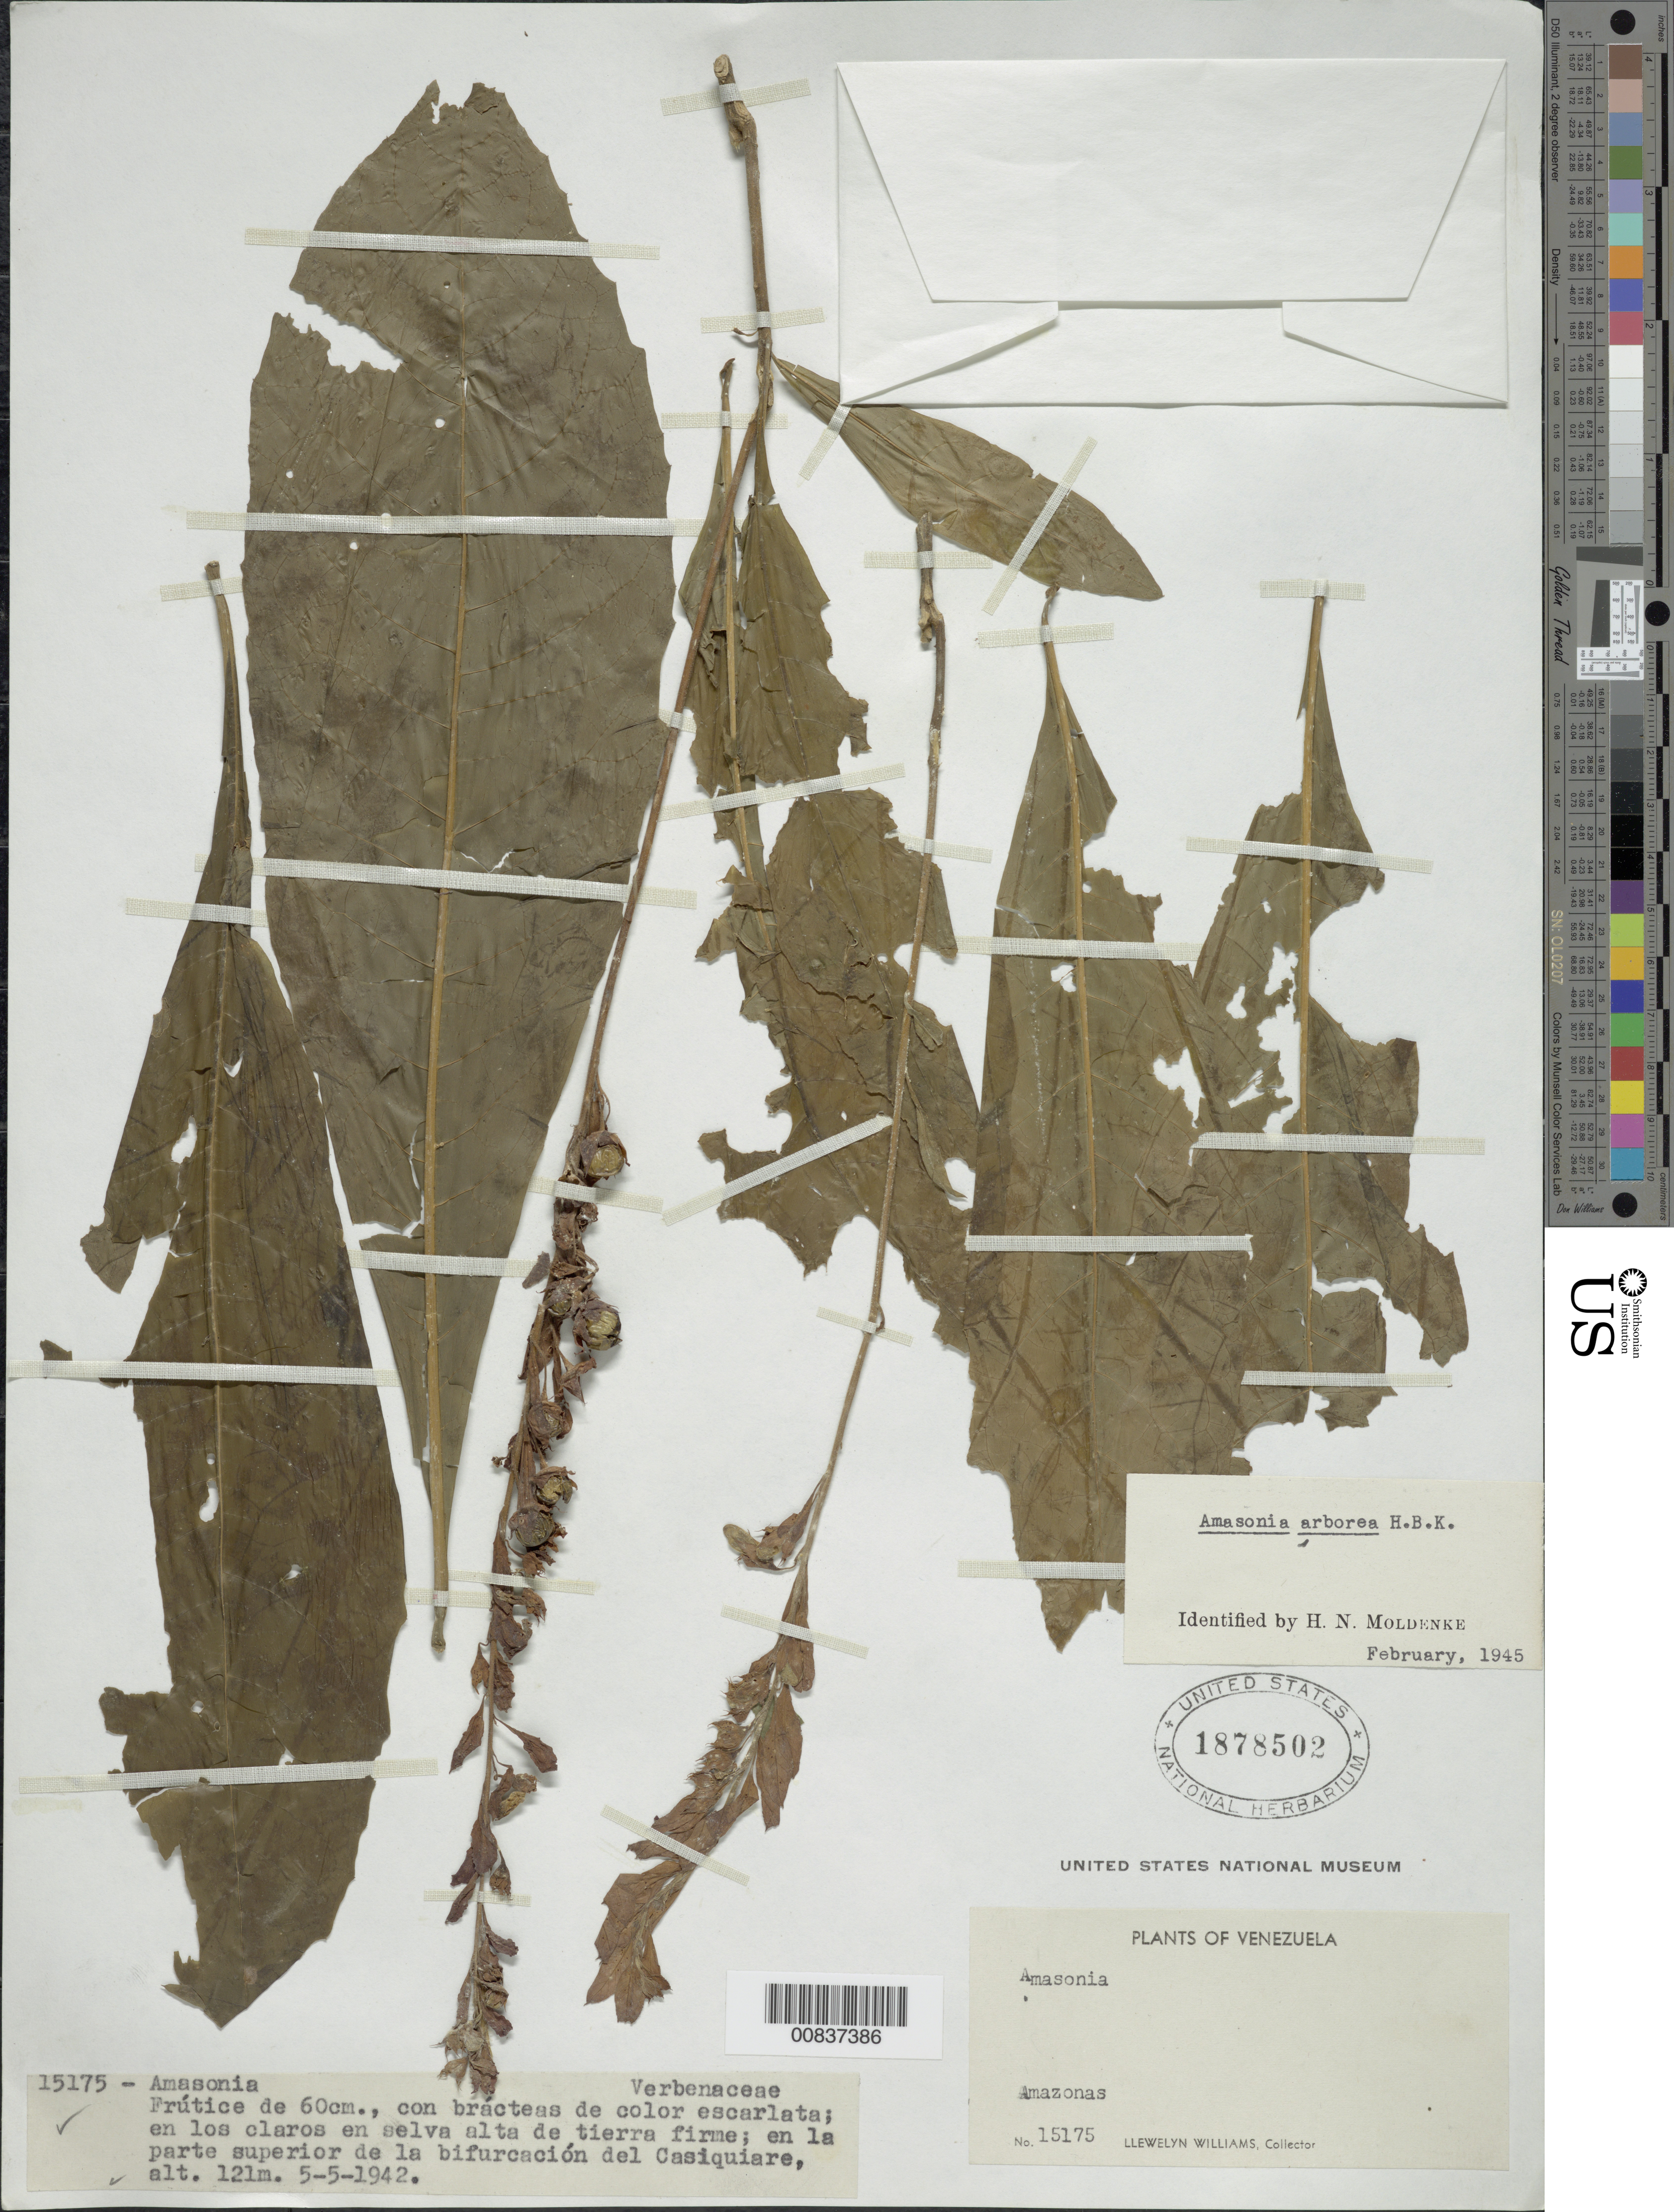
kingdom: Plantae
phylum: Tracheophyta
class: Magnoliopsida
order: Lamiales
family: Lamiaceae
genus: Amasonia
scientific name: Amasonia arborea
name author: (Aubl.) Moldenke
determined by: Moldenke, H. N.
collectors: Ll. Williams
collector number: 15175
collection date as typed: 5-May-42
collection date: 1942-05-05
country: Venezuela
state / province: Amazonas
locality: Casiquiare, parte superior de la bifurcacion del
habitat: Claros en selva alta de tierra firme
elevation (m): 121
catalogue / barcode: US 1878502